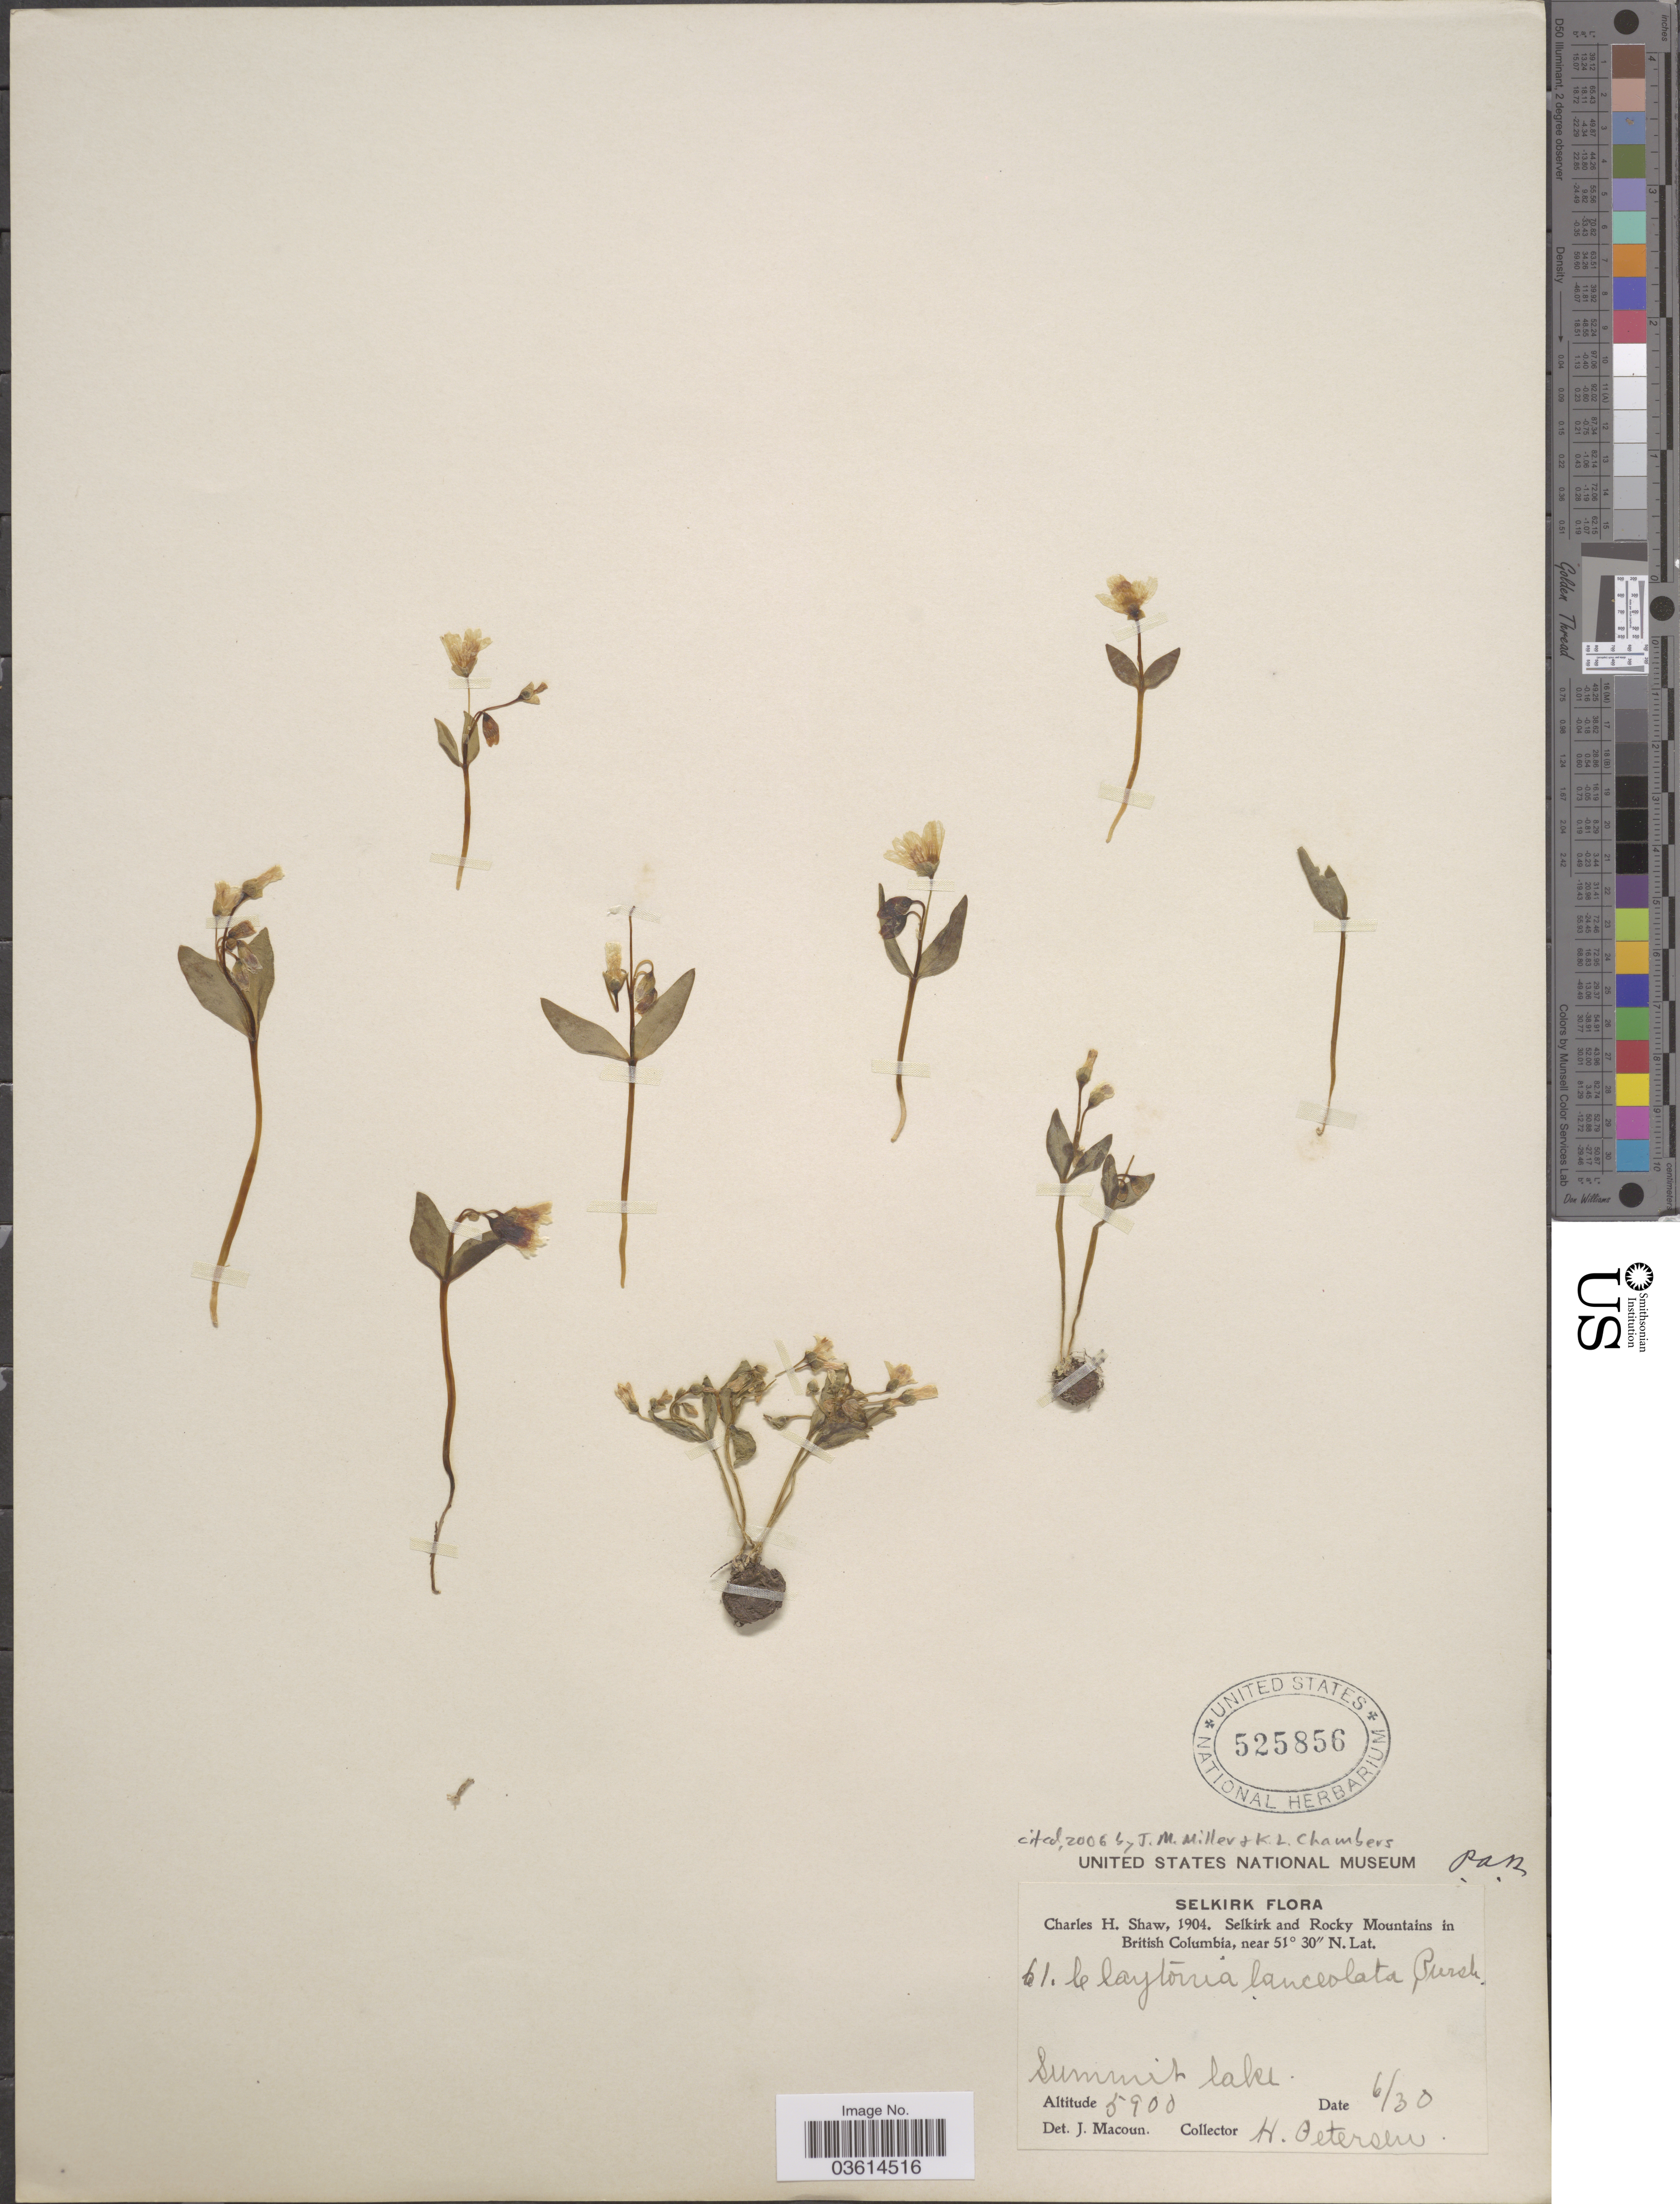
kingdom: Plantae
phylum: Tracheophyta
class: Magnoliopsida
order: Caryophyllales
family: Montiaceae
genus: Claytonia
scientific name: Claytonia lanceolata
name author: Pursh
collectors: H. Petersen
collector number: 61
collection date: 1904-06-30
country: Canada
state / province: British Columbia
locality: Selkirk. Selkirk and Rocky Mountains. Summit lake.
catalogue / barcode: US 525856